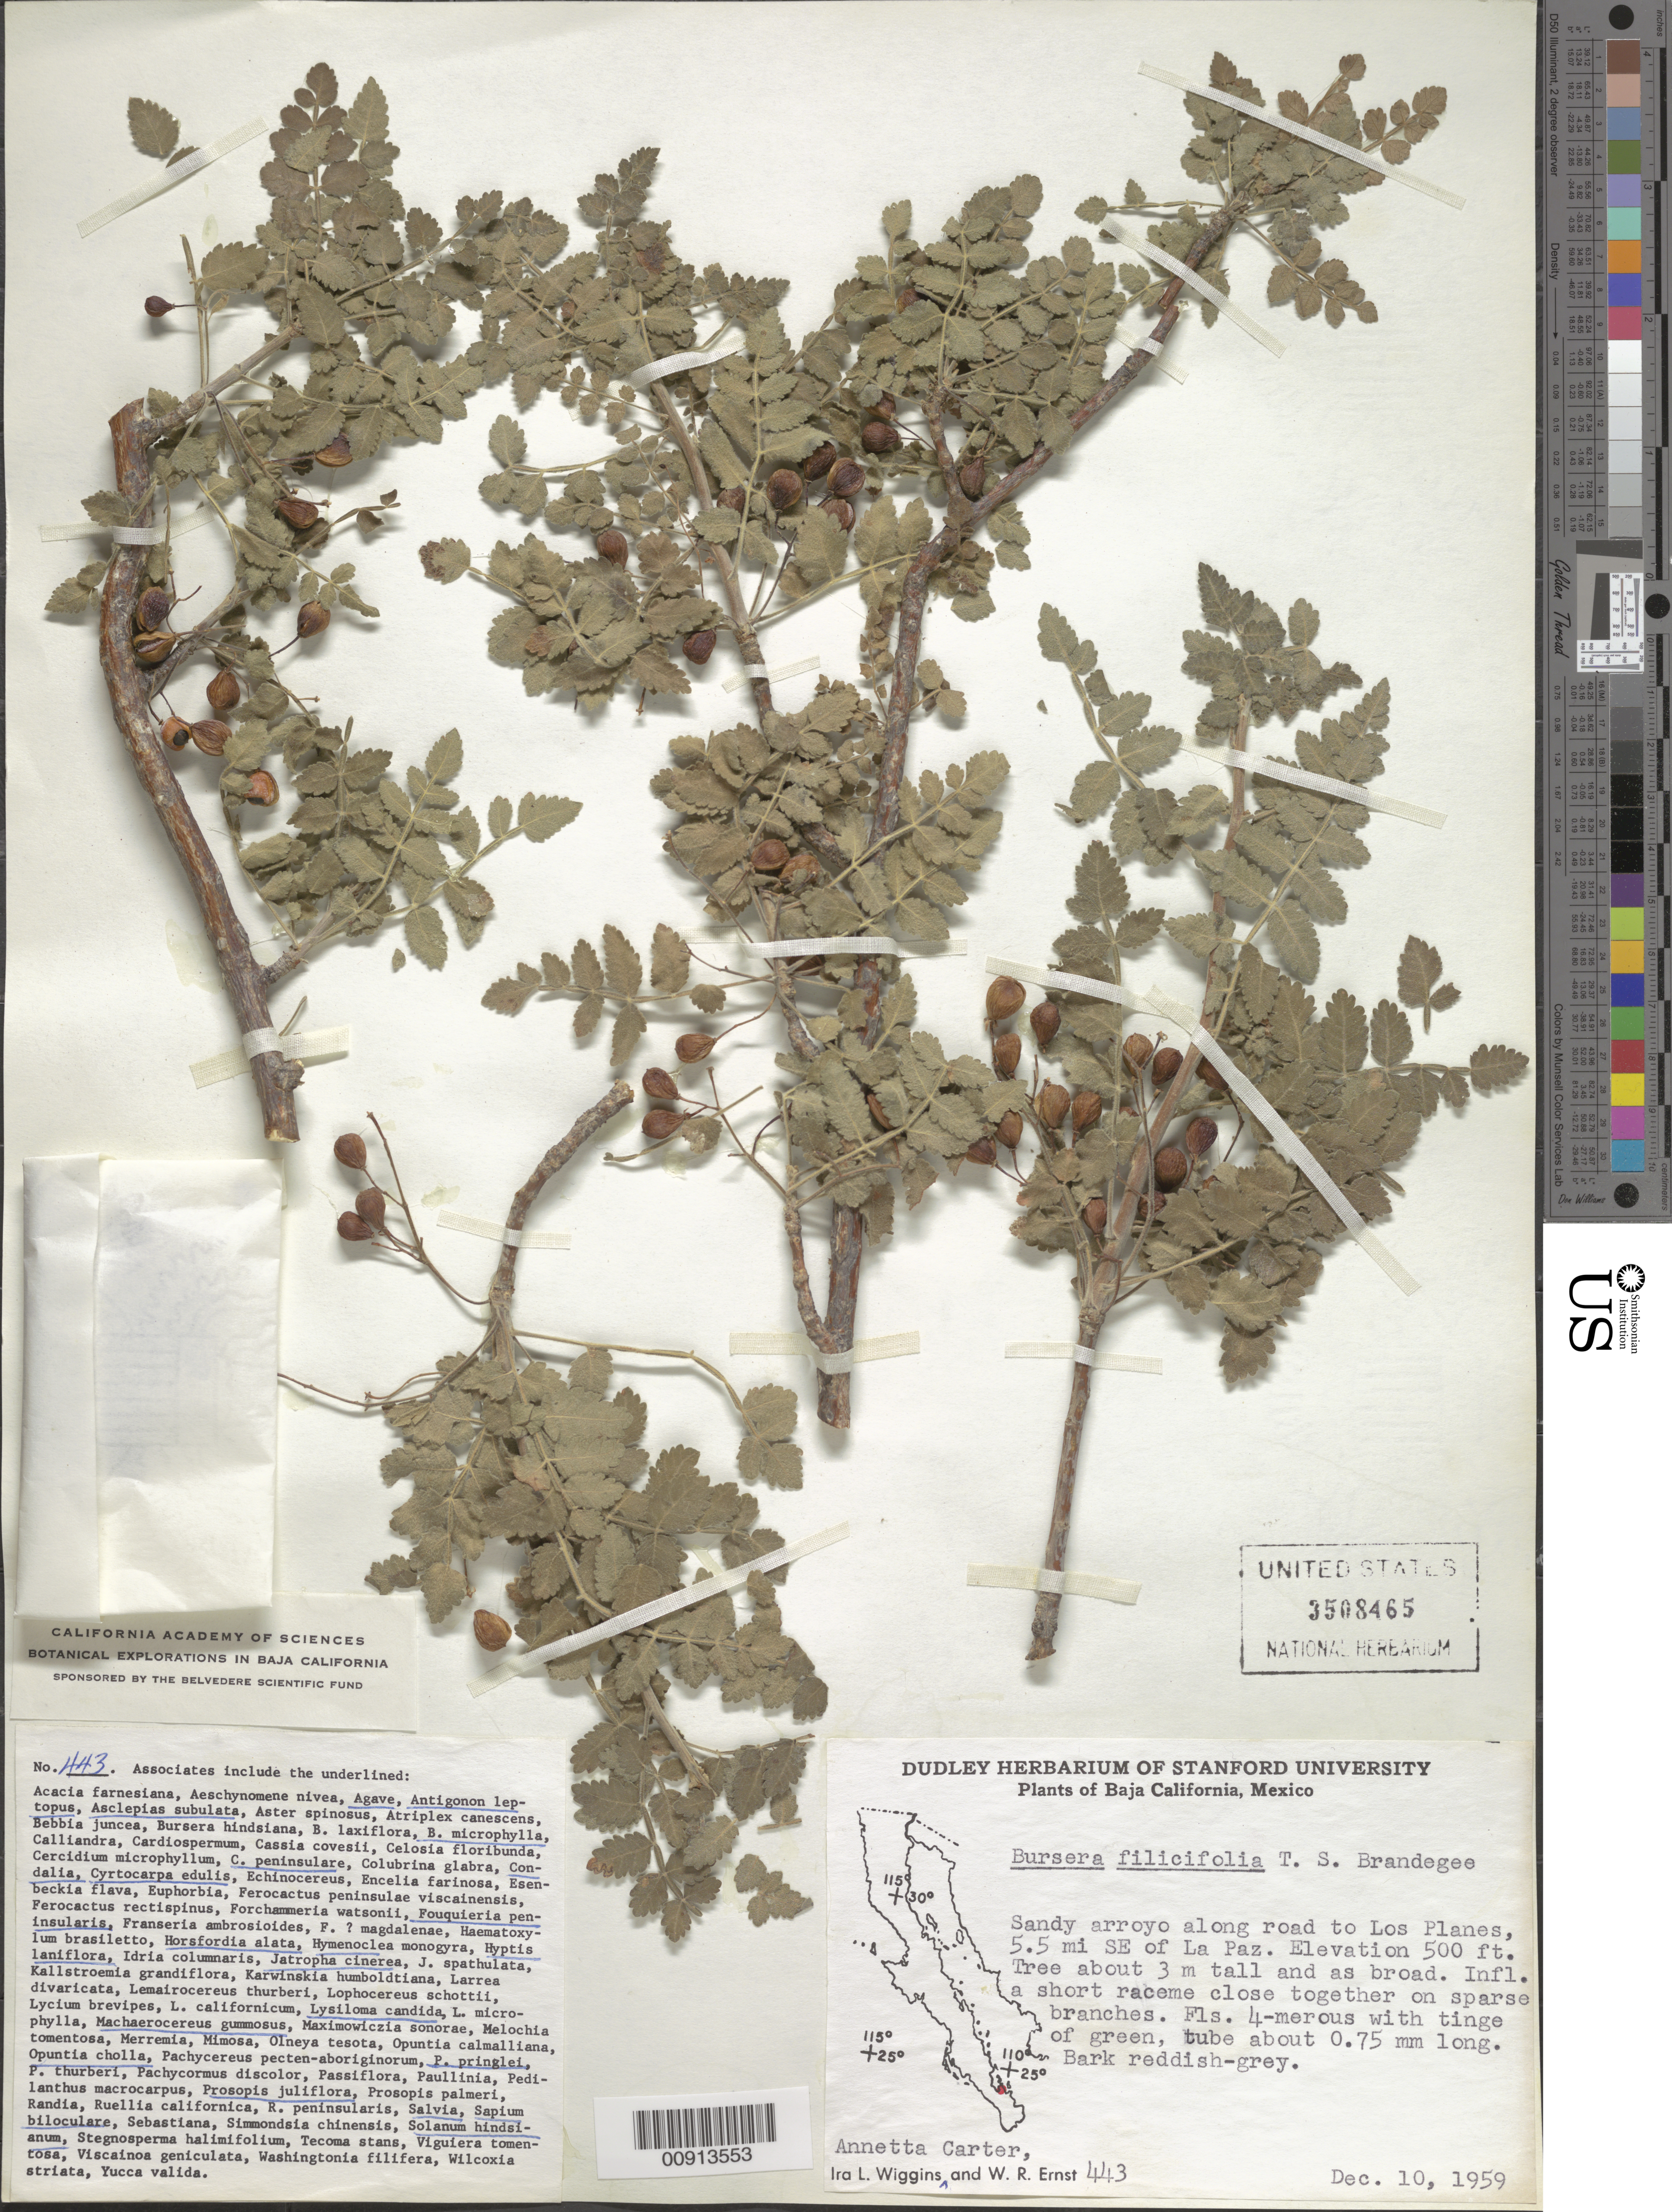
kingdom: Plantae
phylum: Tracheophyta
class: Magnoliopsida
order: Sapindales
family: Burseraceae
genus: Bursera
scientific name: Bursera filicifolia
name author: Brandegee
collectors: I. L. Wiggins, A. Carter & W. R. Ernst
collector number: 443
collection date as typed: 10 Dec 1959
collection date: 1959-12-10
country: Mexico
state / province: Baja California Sur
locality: Sandy arroyo along road to Los Planes, 5.5 mi SE of La Paz.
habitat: Sandy arroyo along road. Associates Agave, Antigonon leptopus, Asclepias subulata, B. microphylla, Cercidium peninsulare, ..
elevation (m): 152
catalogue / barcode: US 3508465